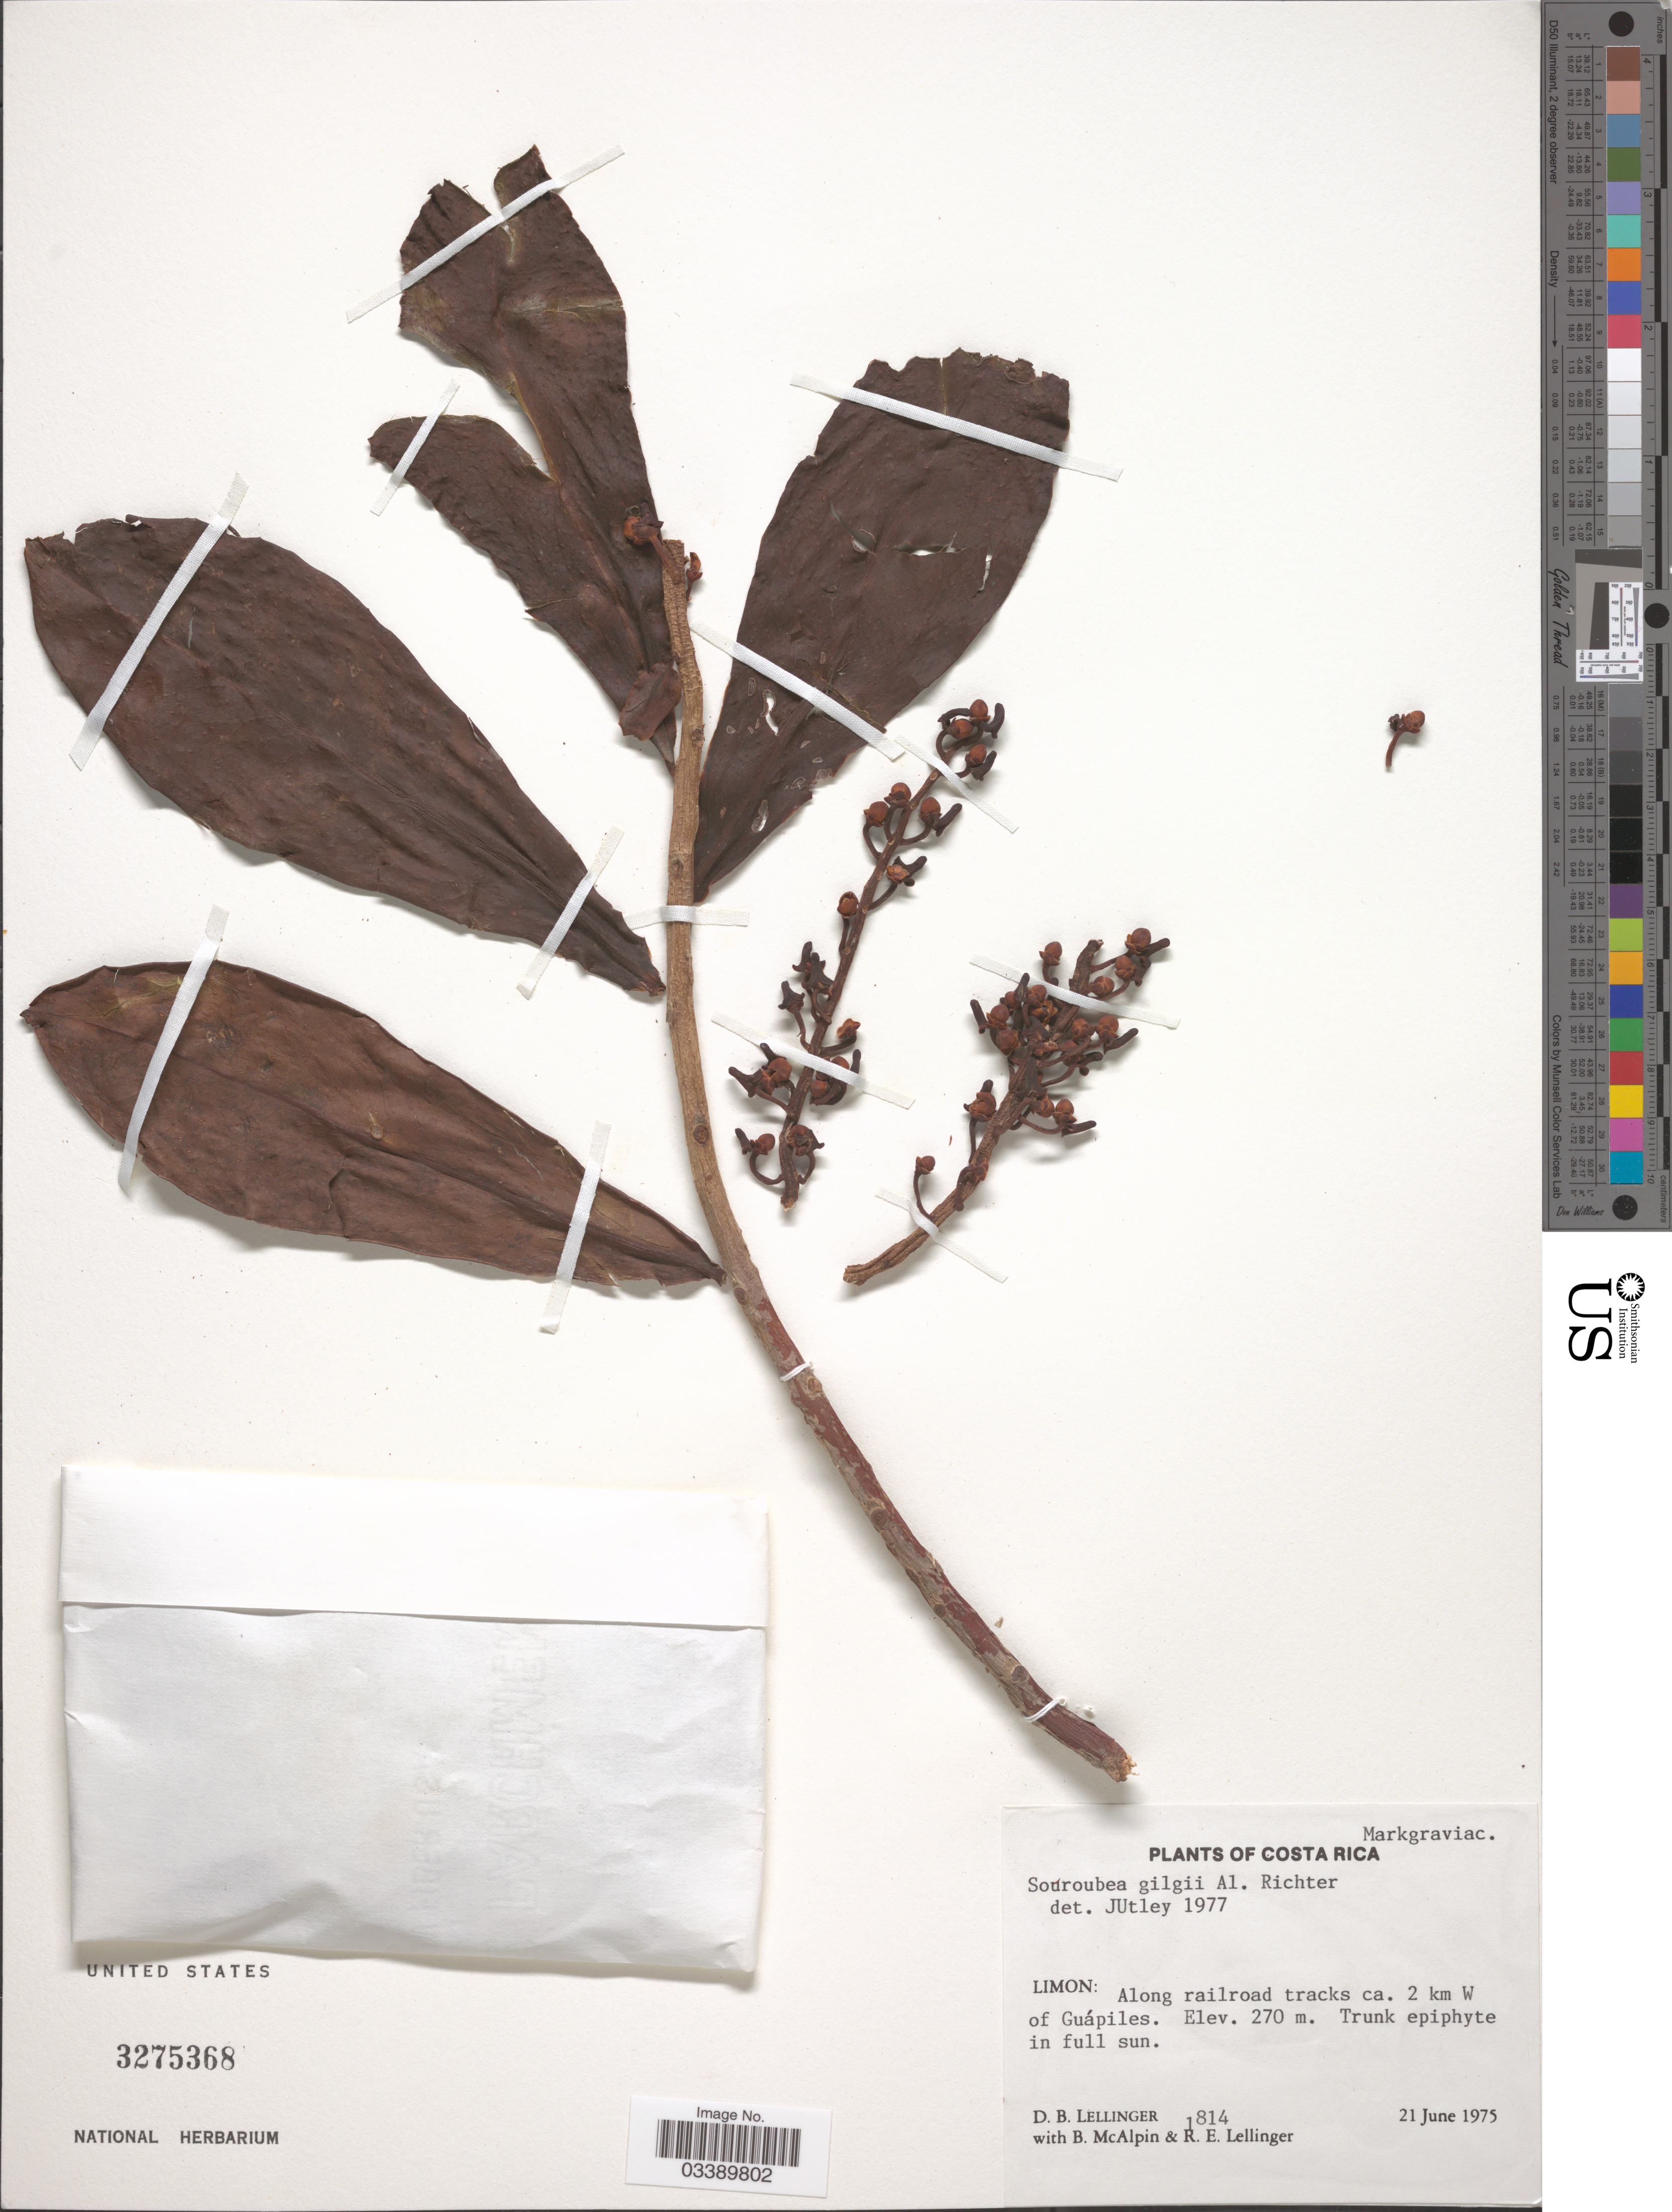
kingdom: Plantae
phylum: Tracheophyta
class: Magnoliopsida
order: Ericales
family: Marcgraviaceae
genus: Souroubea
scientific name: Souroubea gilgii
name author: V.A. Richt.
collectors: D. B. Lellinger, B. McAlpin & R. E. Lellinger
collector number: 1814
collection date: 1975-06-21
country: Costa Rica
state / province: Limón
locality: Along railroad tracks ca. 2 km W of Guápiles.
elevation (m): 270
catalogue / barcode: US 3275368